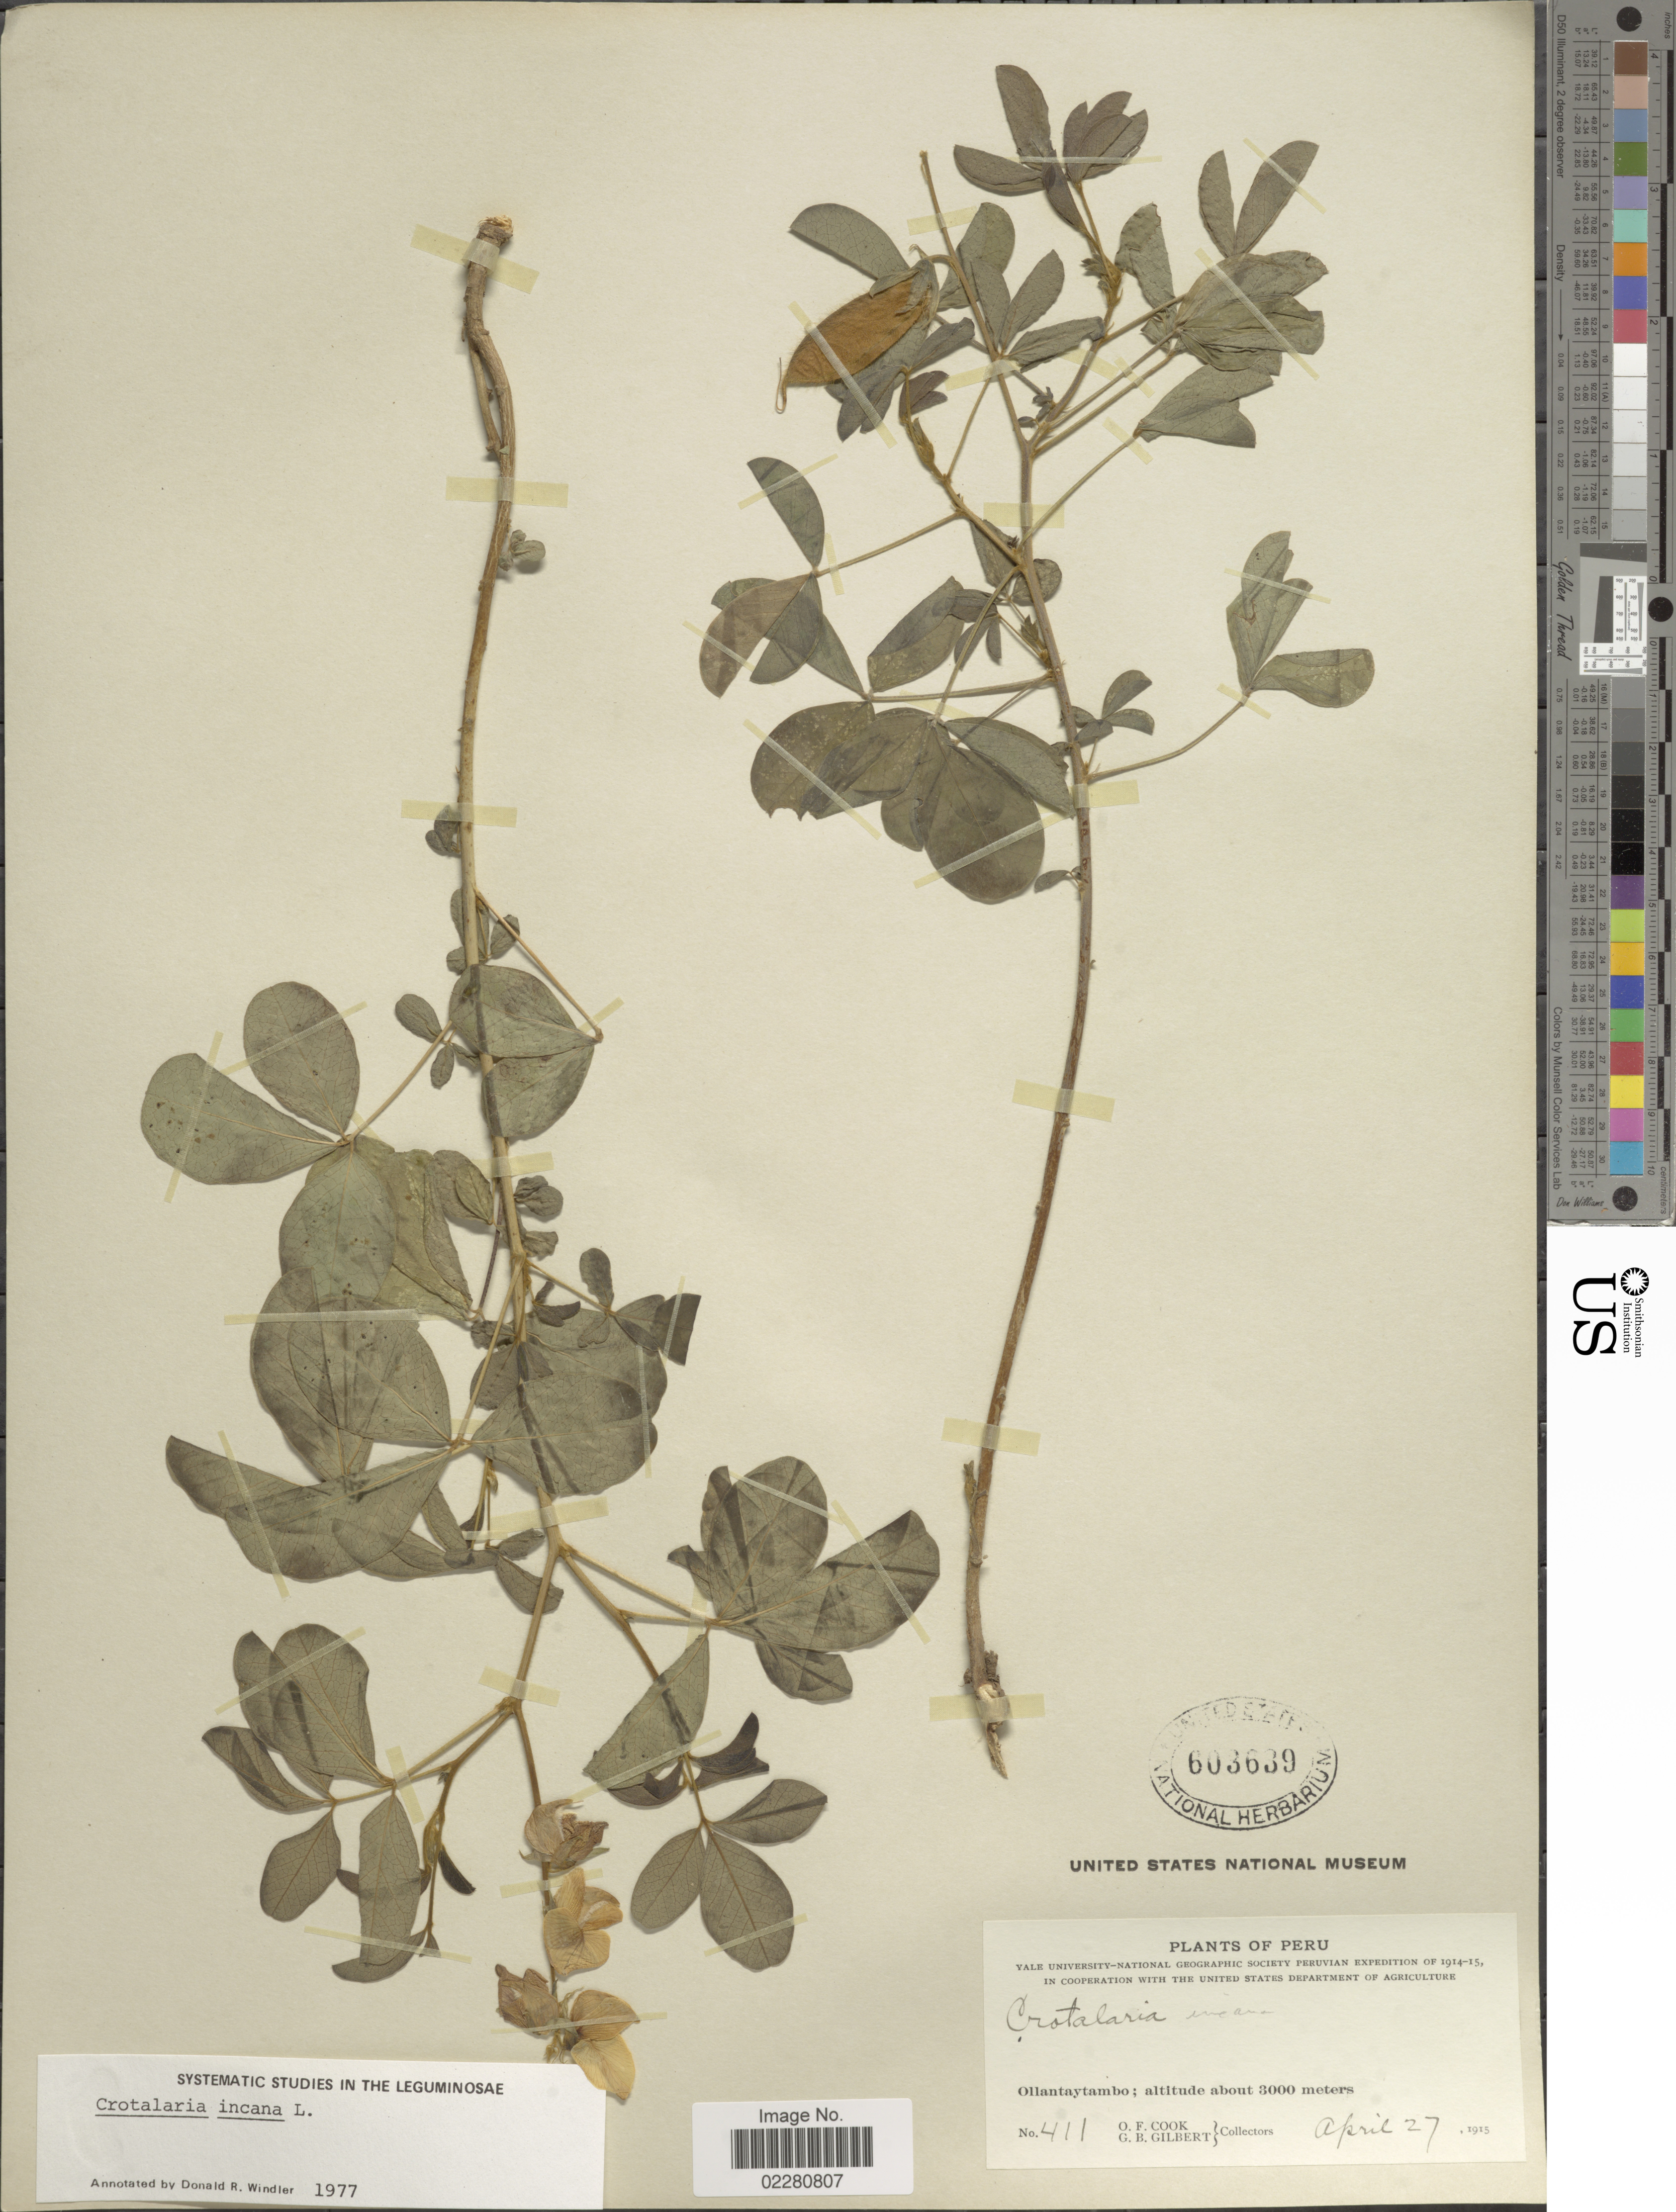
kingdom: Plantae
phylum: Tracheophyta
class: Magnoliopsida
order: Fabales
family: Fabaceae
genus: Crotalaria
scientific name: Crotalaria incana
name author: L.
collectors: O. F. Cook & G. B. Gilbert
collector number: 411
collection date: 1915-04-27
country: Peru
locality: Ollantaytambo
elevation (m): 3000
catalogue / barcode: US 603639